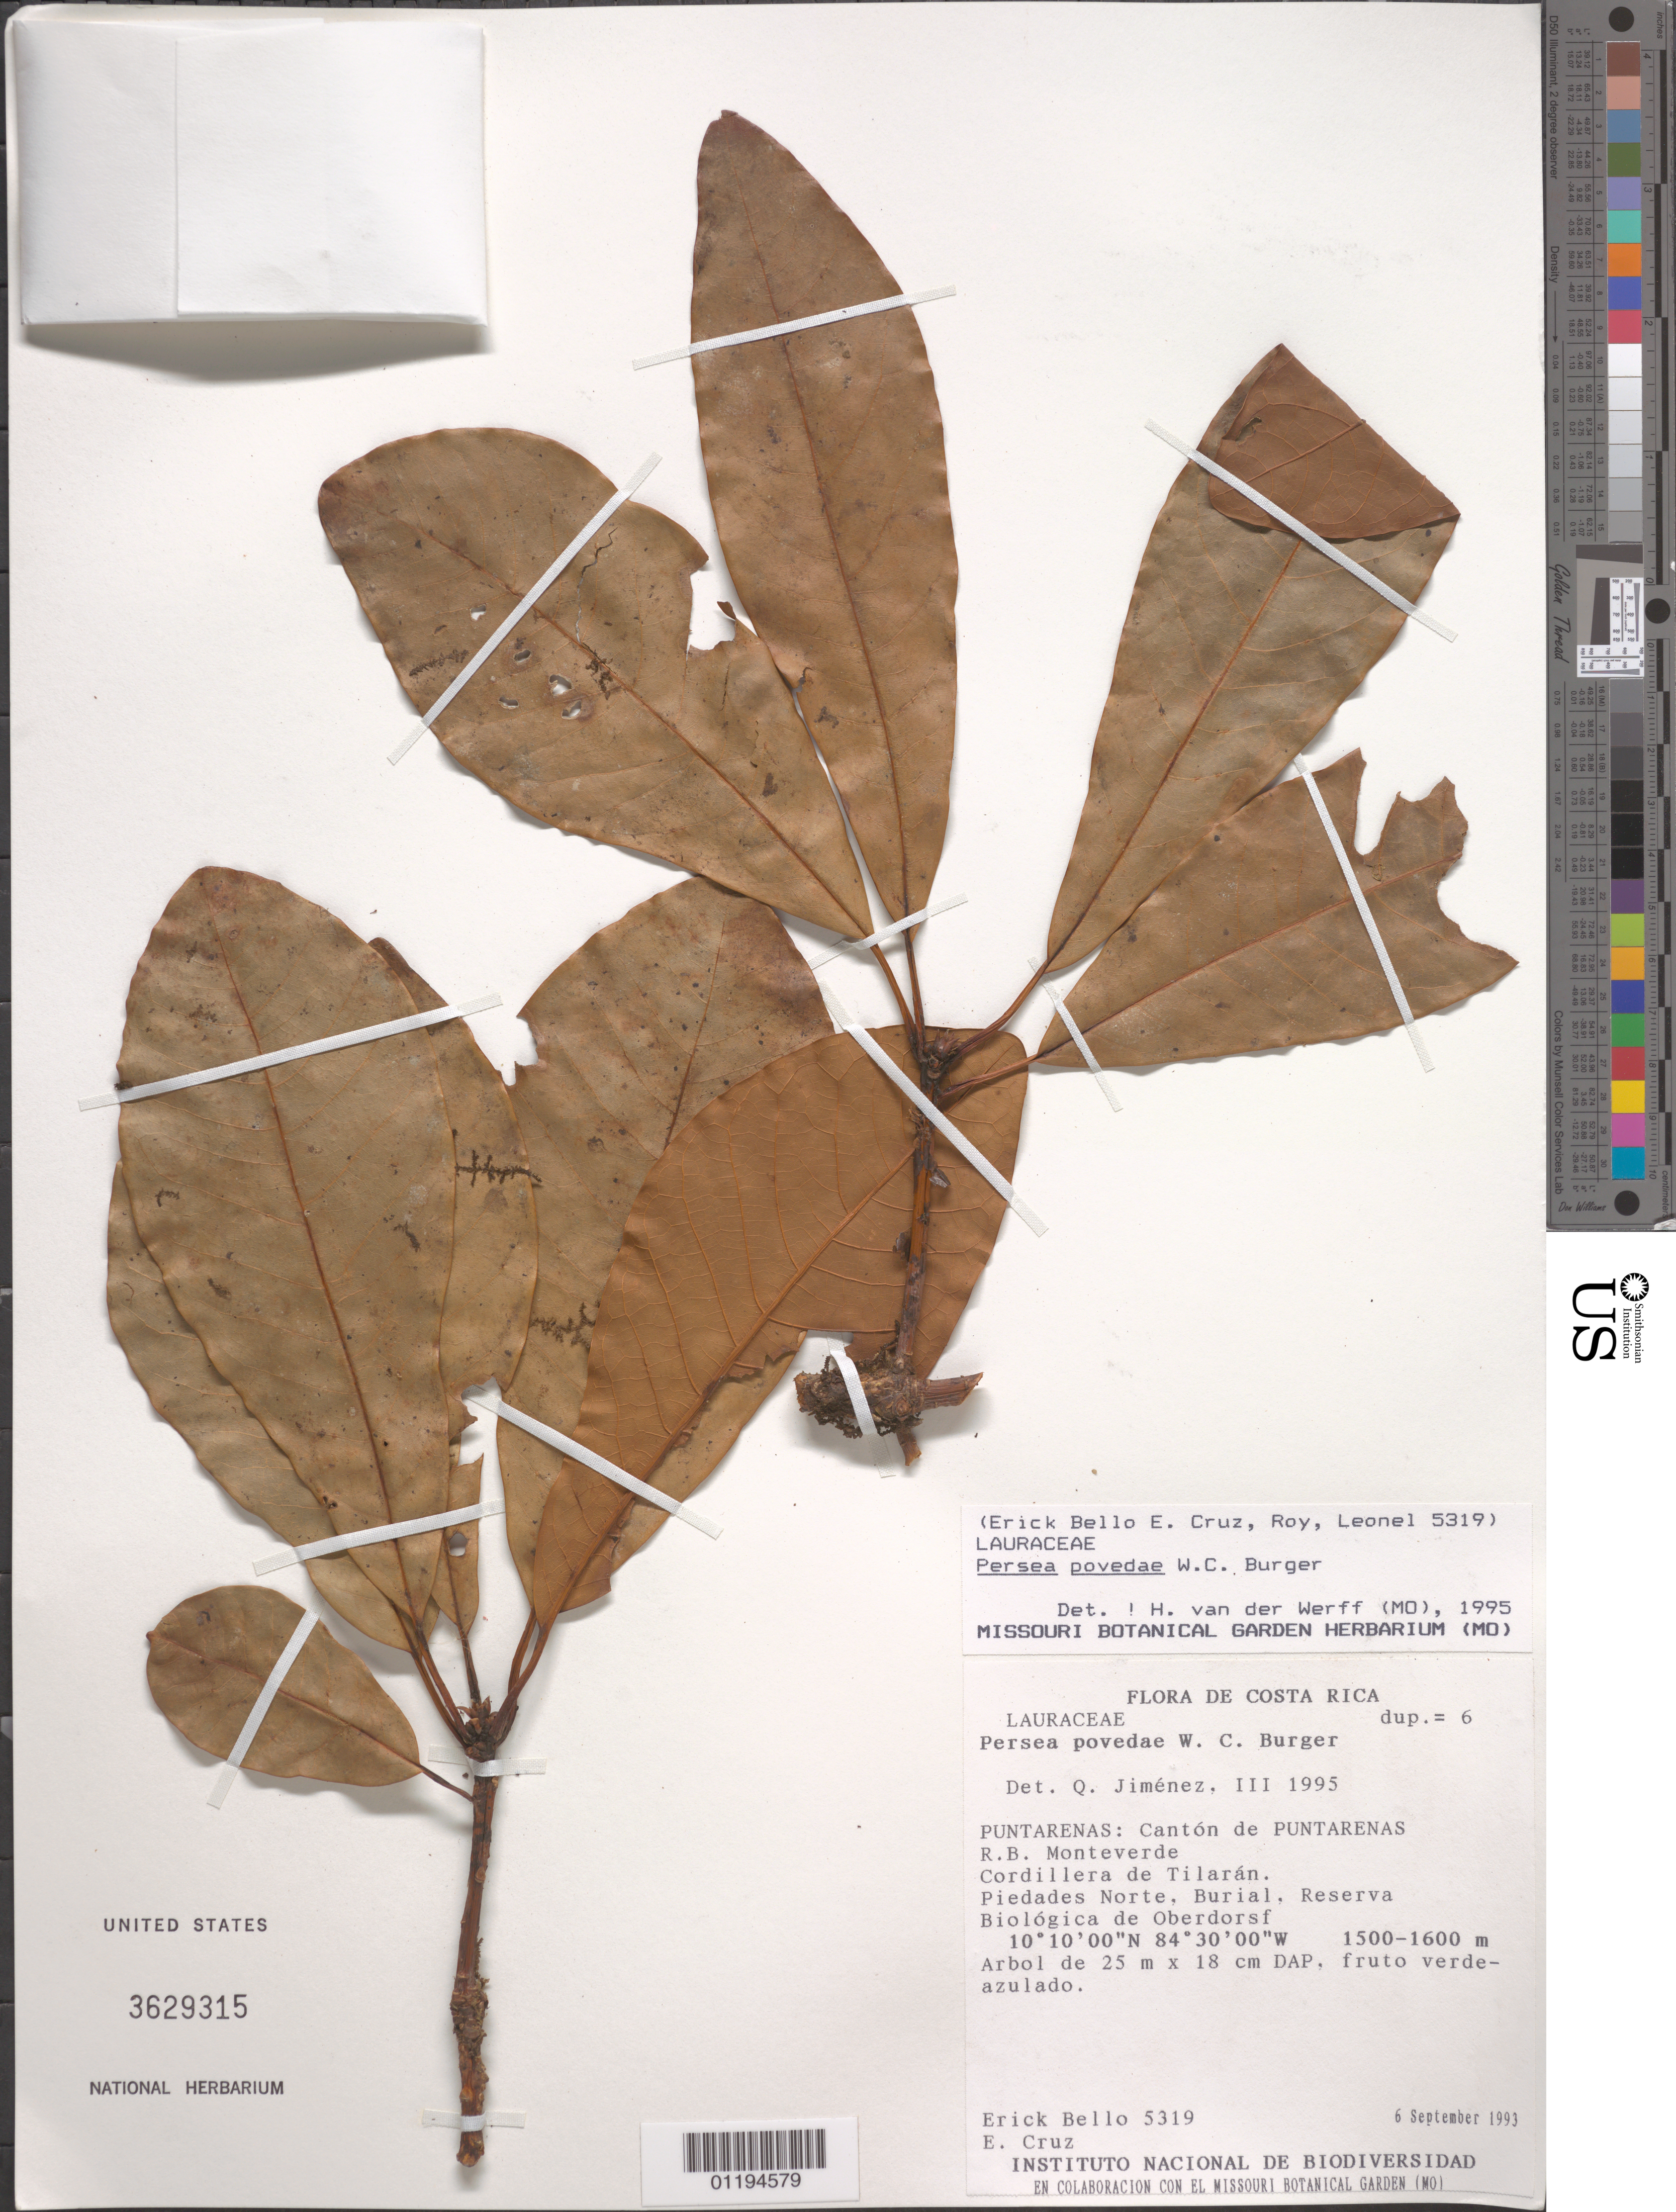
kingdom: Plantae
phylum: Tracheophyta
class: Magnoliopsida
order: Laurales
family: Lauraceae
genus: Persea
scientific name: Persea povedae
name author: W.C. Burger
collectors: E. Bello & E. Cruz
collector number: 5319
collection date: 1993-09-06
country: Costa Rica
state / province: Puntarenas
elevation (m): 1500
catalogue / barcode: US 3629315